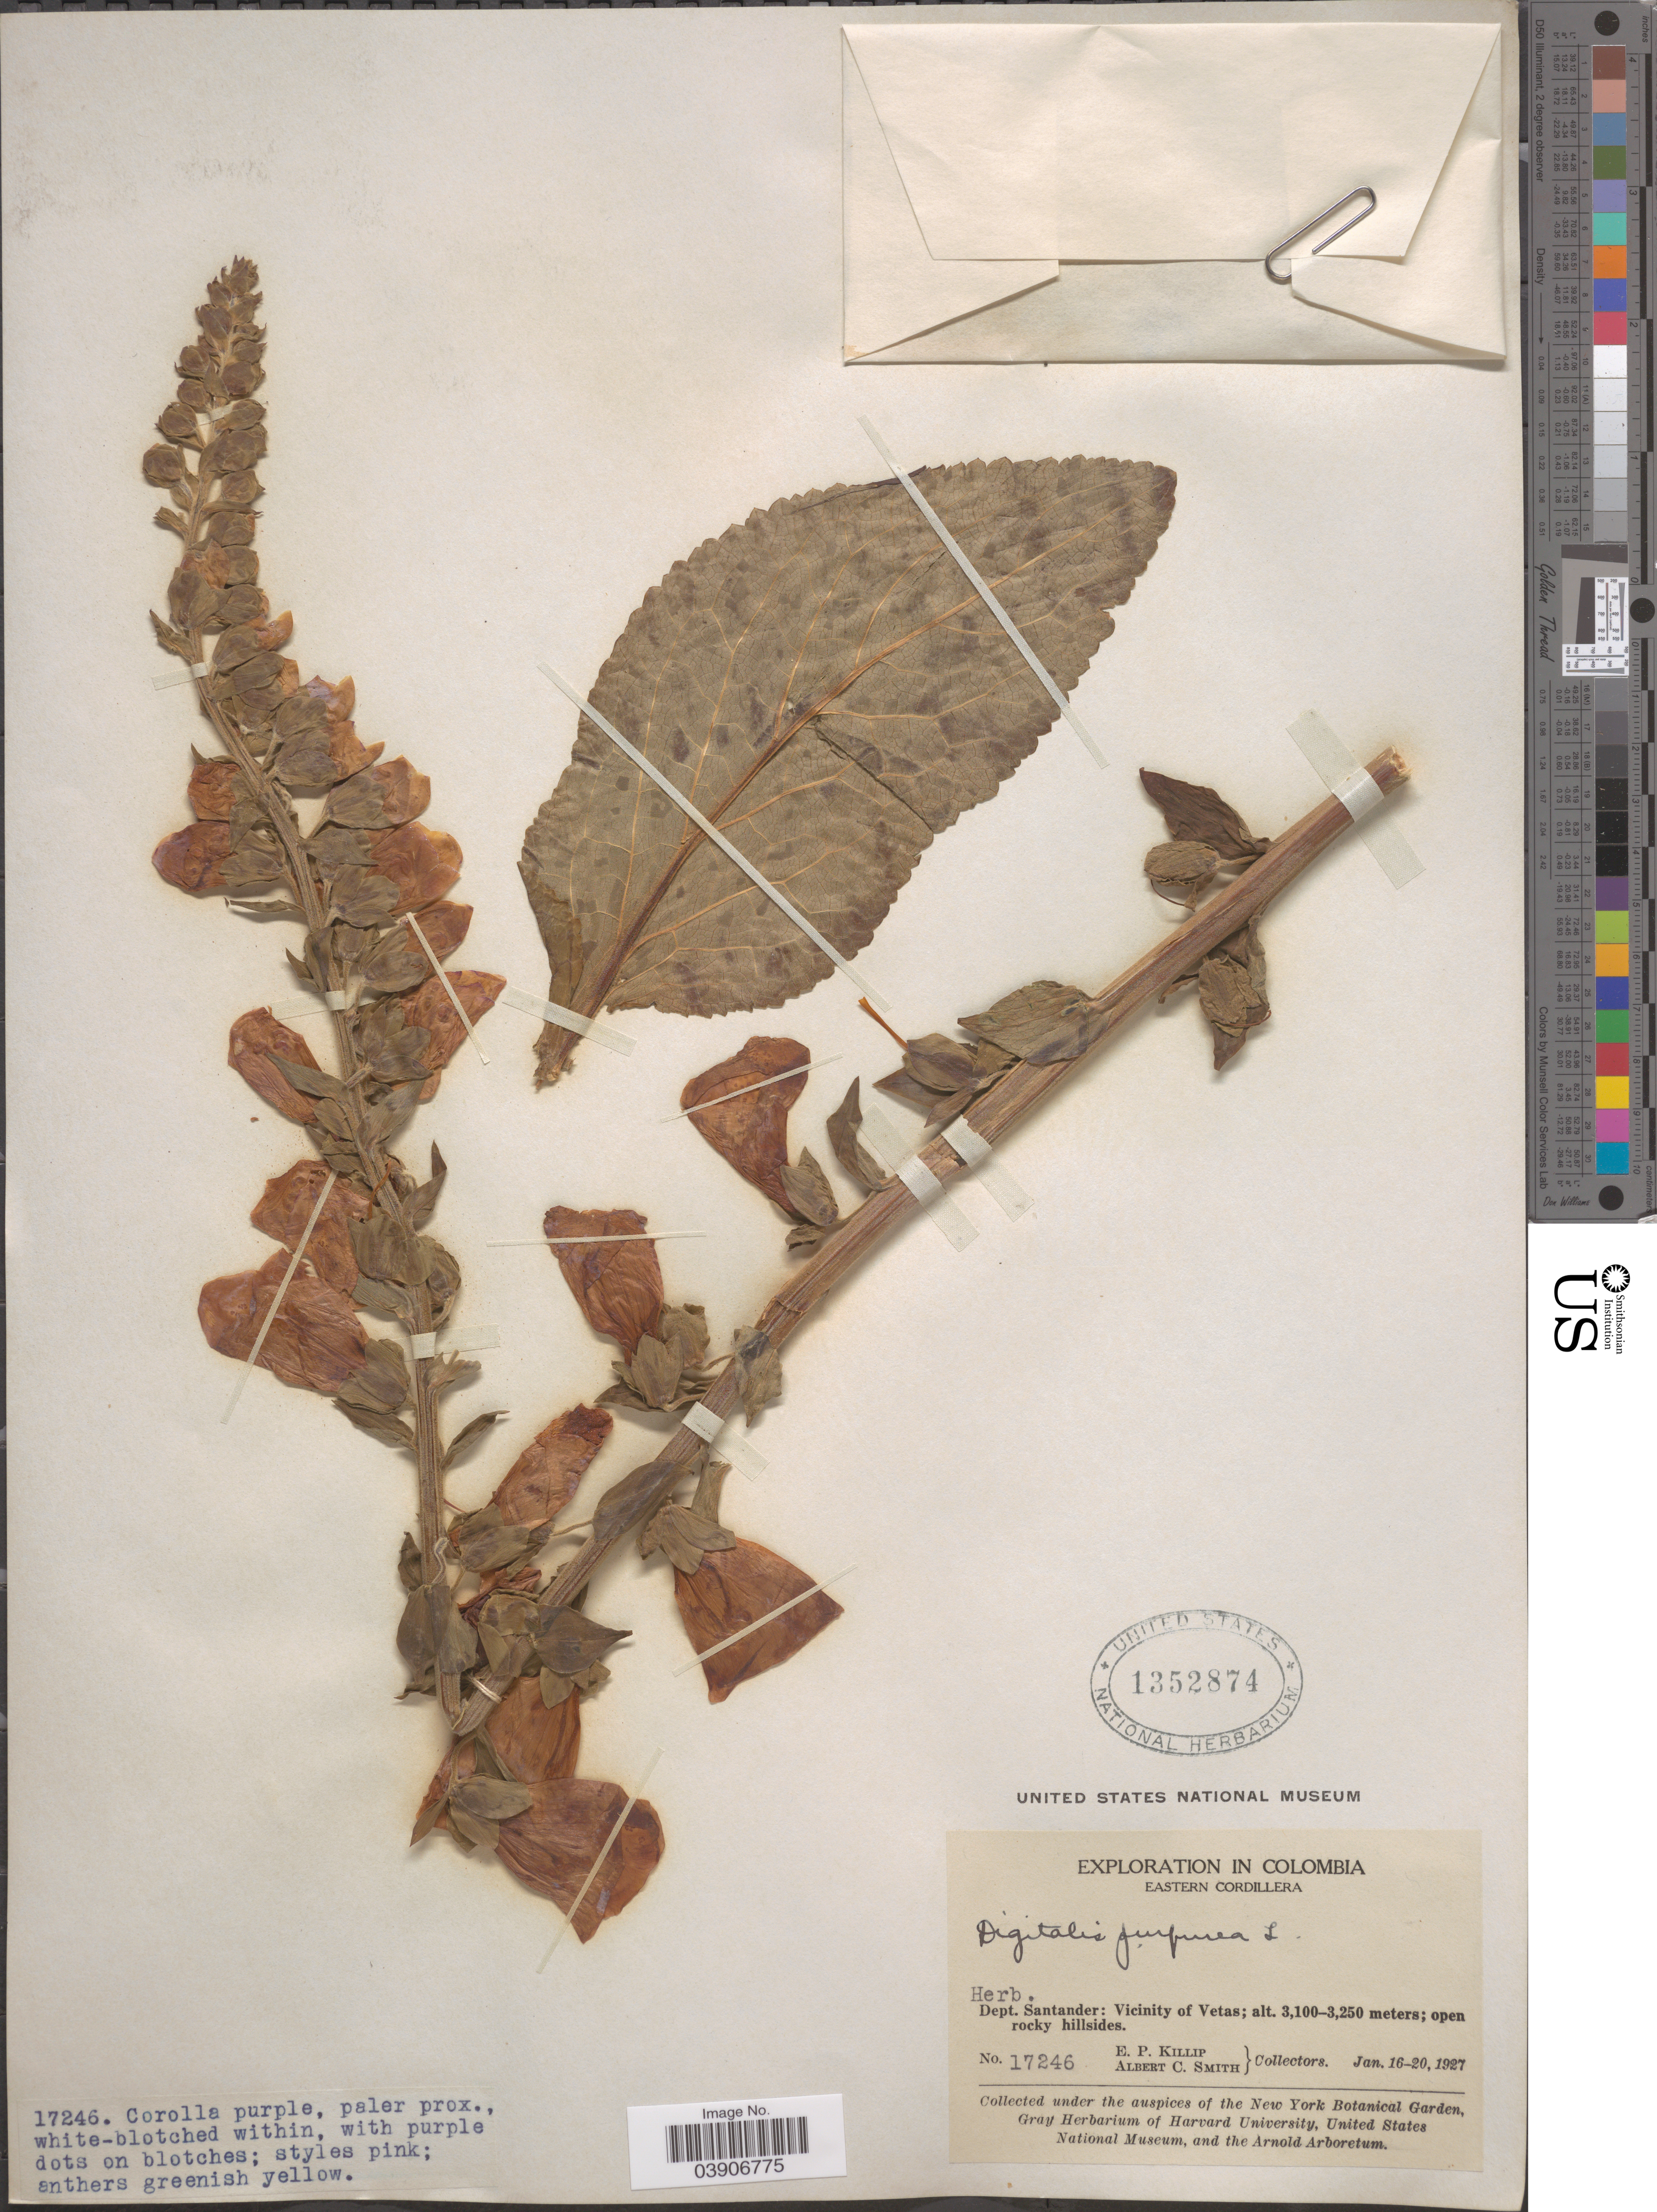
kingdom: Plantae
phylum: Tracheophyta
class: Magnoliopsida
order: Lamiales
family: Plantaginaceae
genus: Digitalis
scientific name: Digitalis purpurea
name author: L.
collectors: E. P. Killip & A. C. Smith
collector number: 17246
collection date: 1927-01-16/1927-01-20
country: Colombia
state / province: Santander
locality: Eastern Cordillera. Dept. Santander: Vicinity of Vetas.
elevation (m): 3100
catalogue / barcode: US 1352874